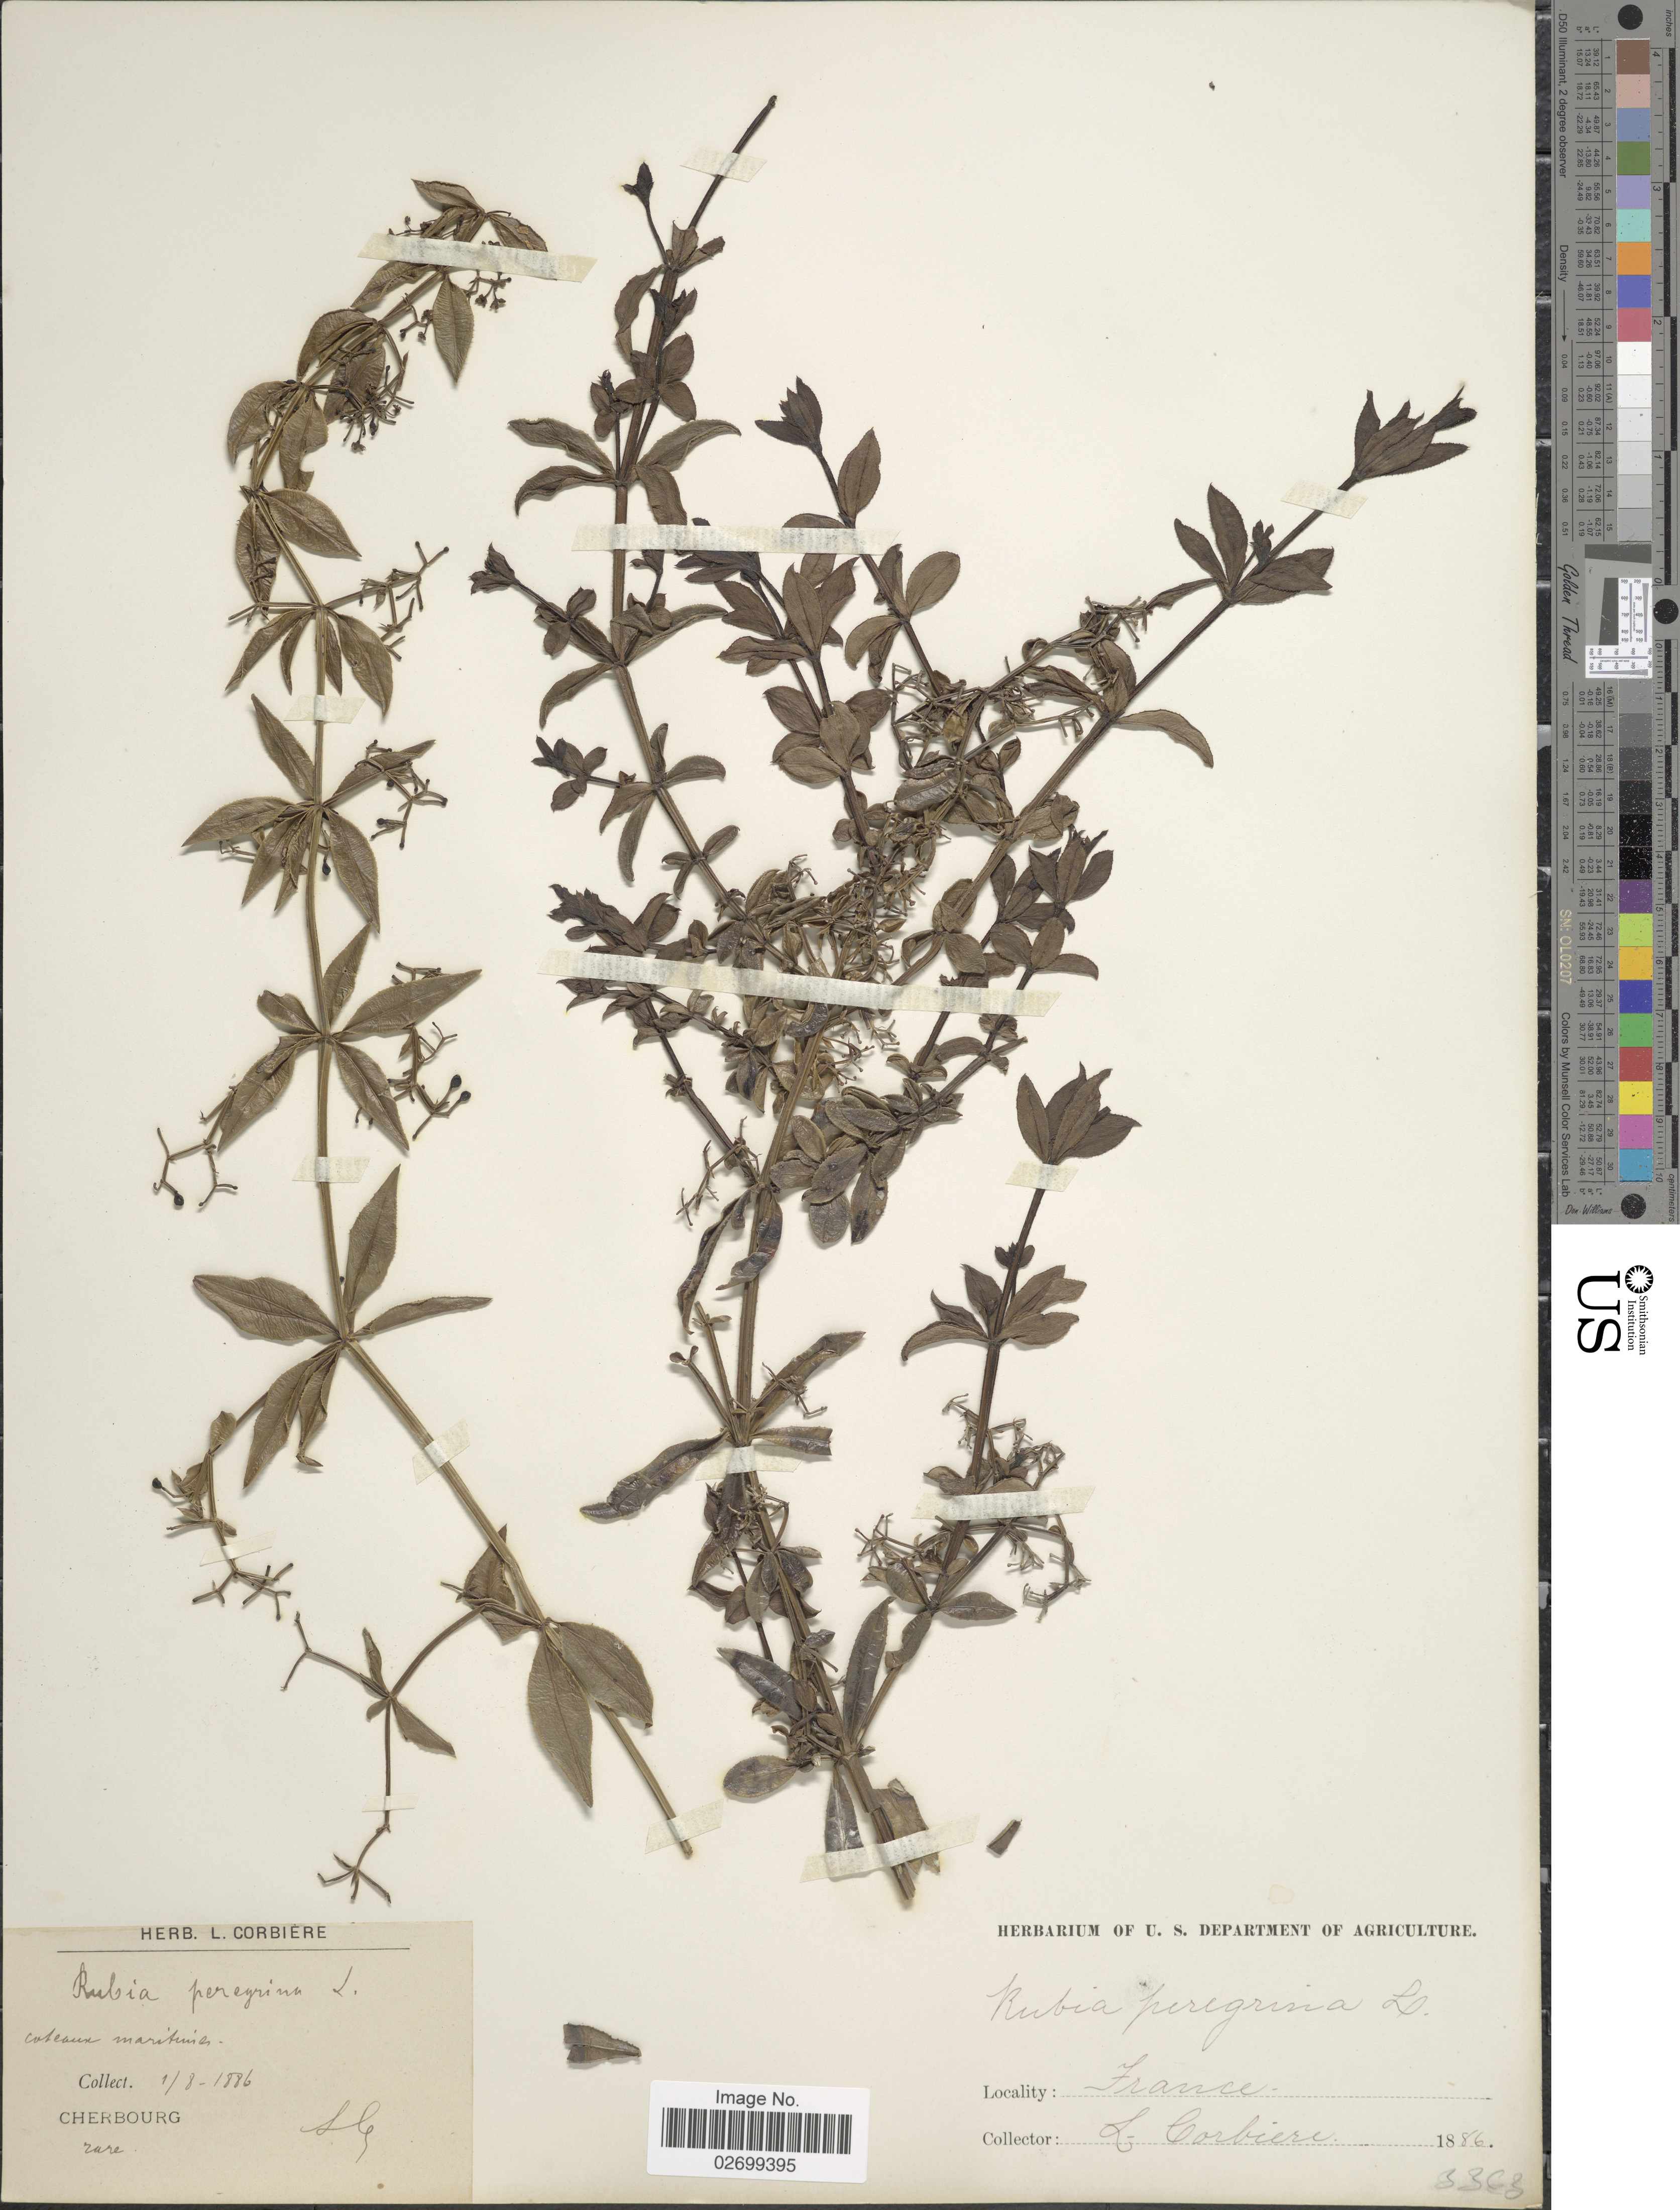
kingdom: Plantae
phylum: Tracheophyta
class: Magnoliopsida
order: Gentianales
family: Rubiaceae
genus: Rubia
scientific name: Rubia peregrina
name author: L.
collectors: L. Corbière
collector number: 3363?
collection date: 1886-08-01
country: France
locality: Cherbourg